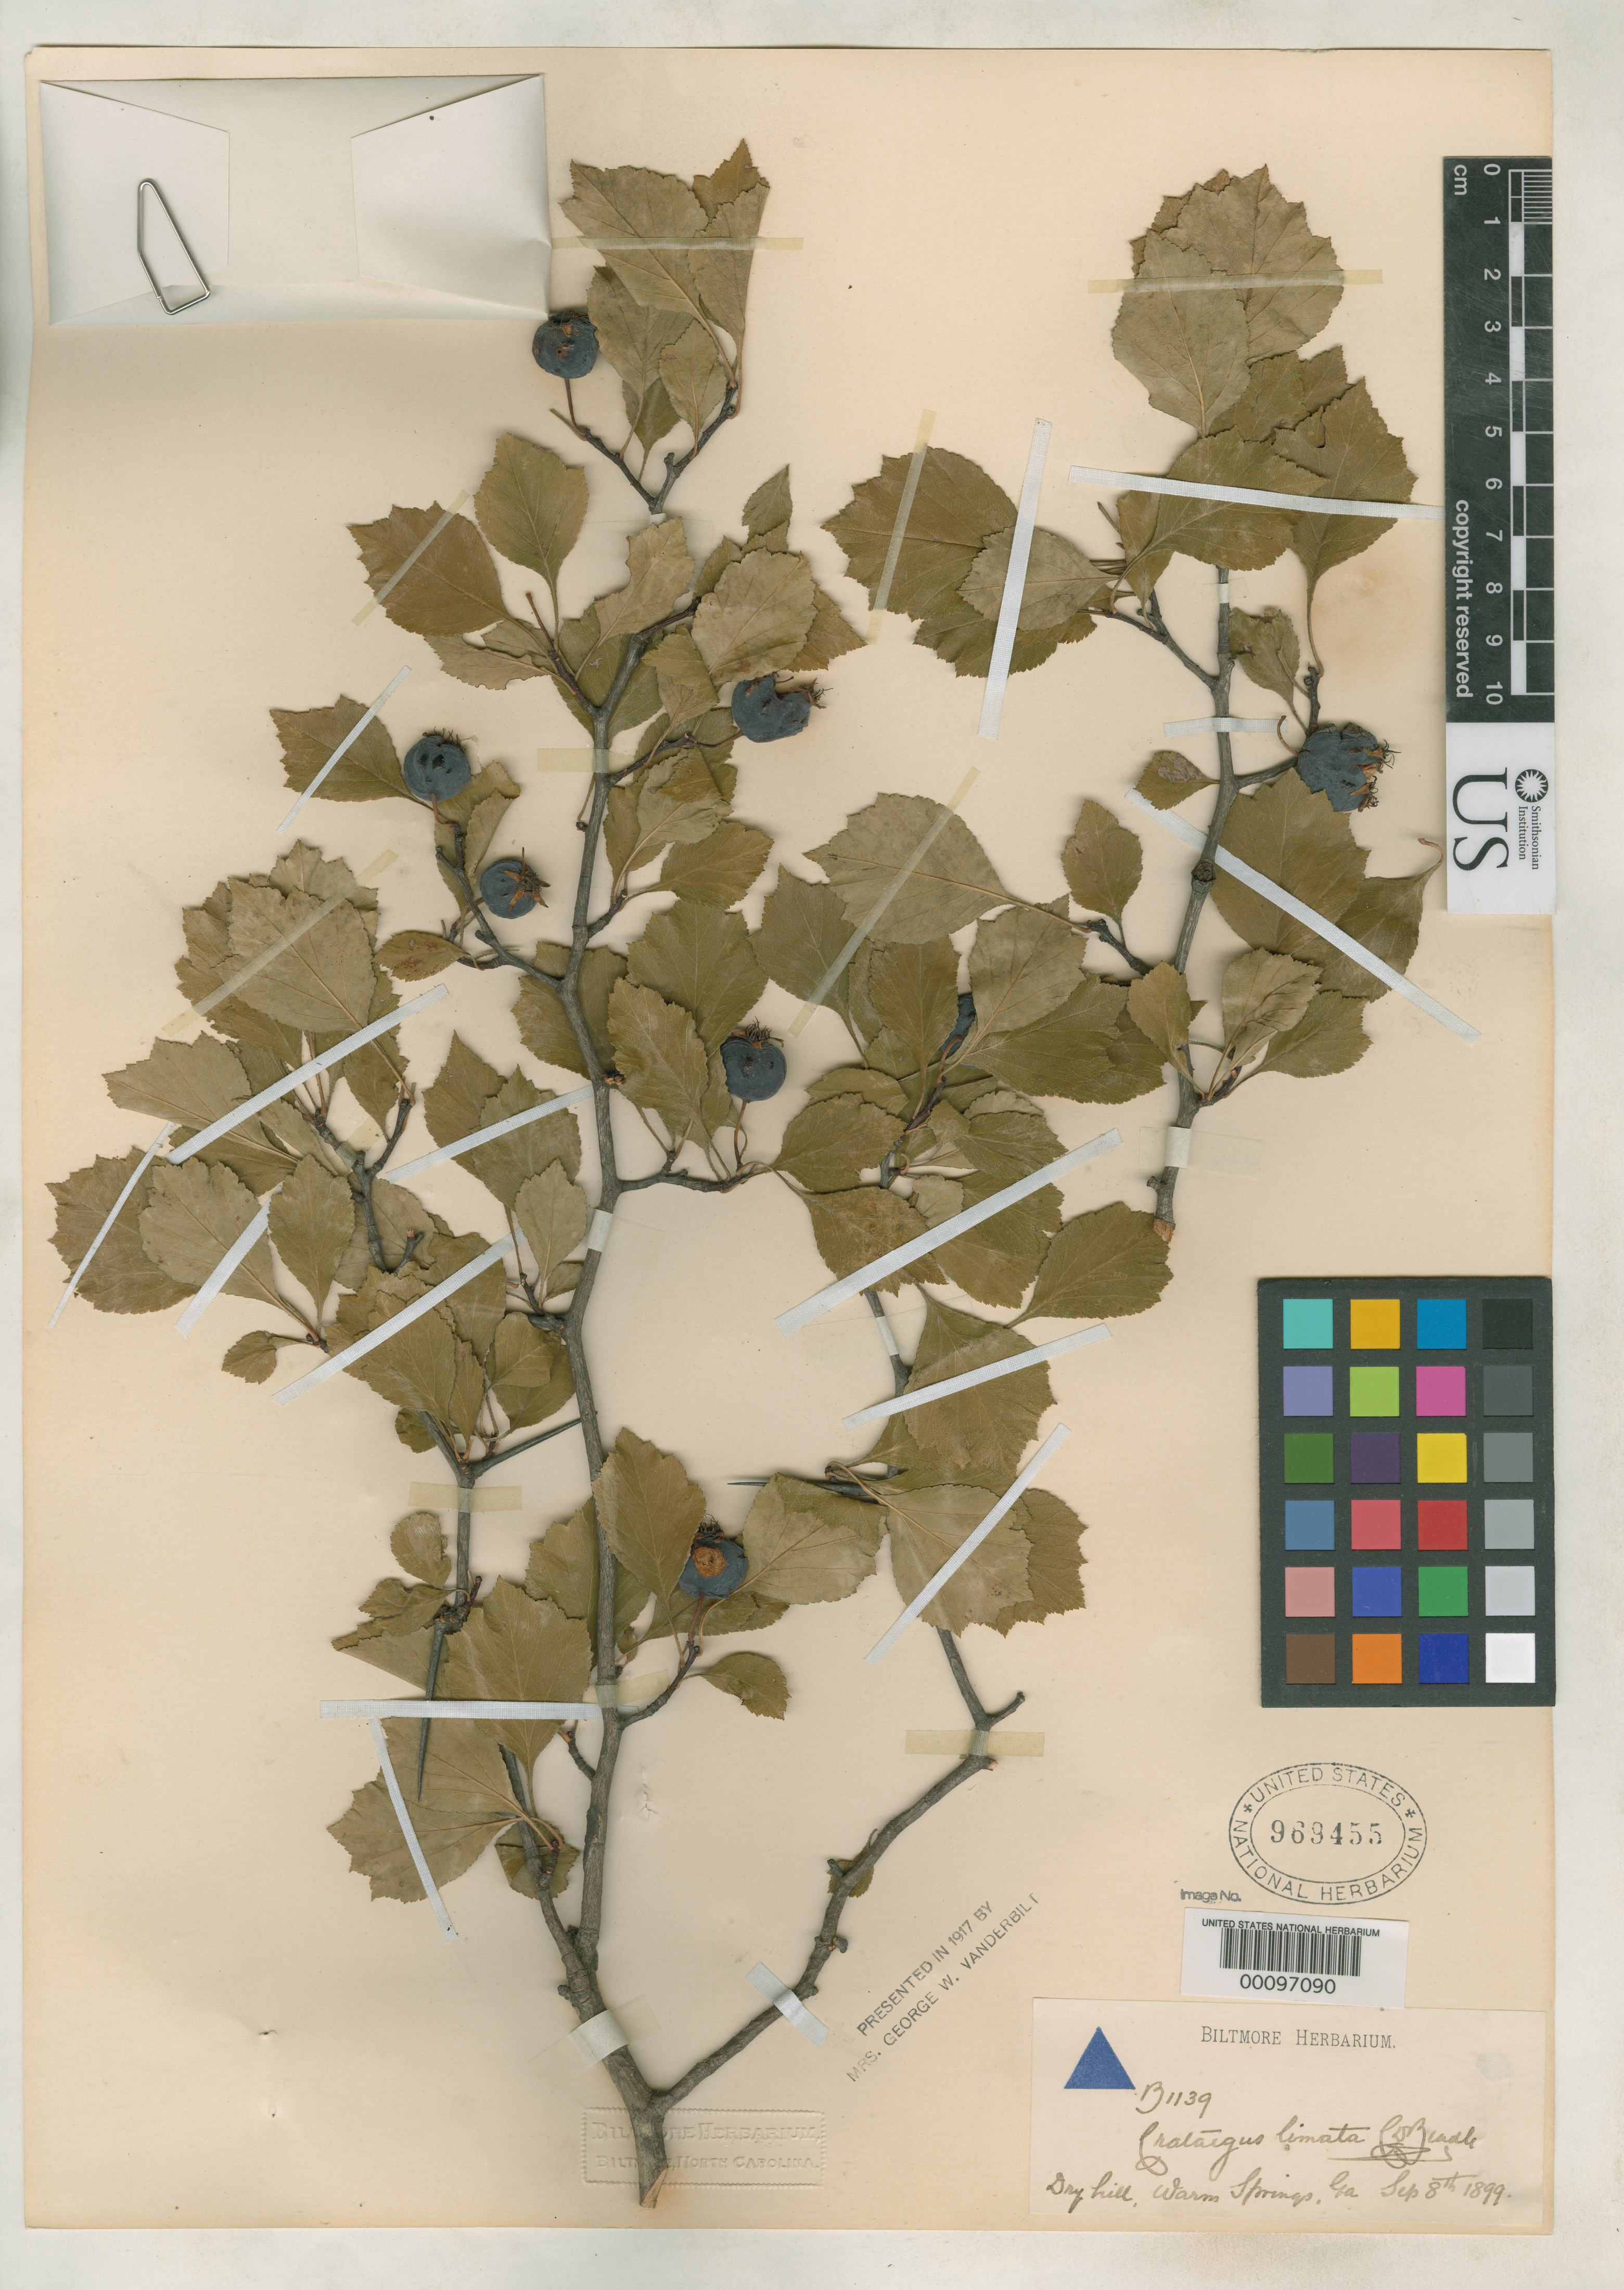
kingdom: Plantae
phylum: Tracheophyta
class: Magnoliopsida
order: Rosales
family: Rosaceae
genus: Crataegus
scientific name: Crataegus limata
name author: Beadle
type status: Syntype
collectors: ex herb. Biltmore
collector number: B 4130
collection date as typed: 10 Apr 1901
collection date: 1901-04-10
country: United States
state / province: Georgia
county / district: Meriwether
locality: Warm Springs.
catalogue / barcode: US 969455